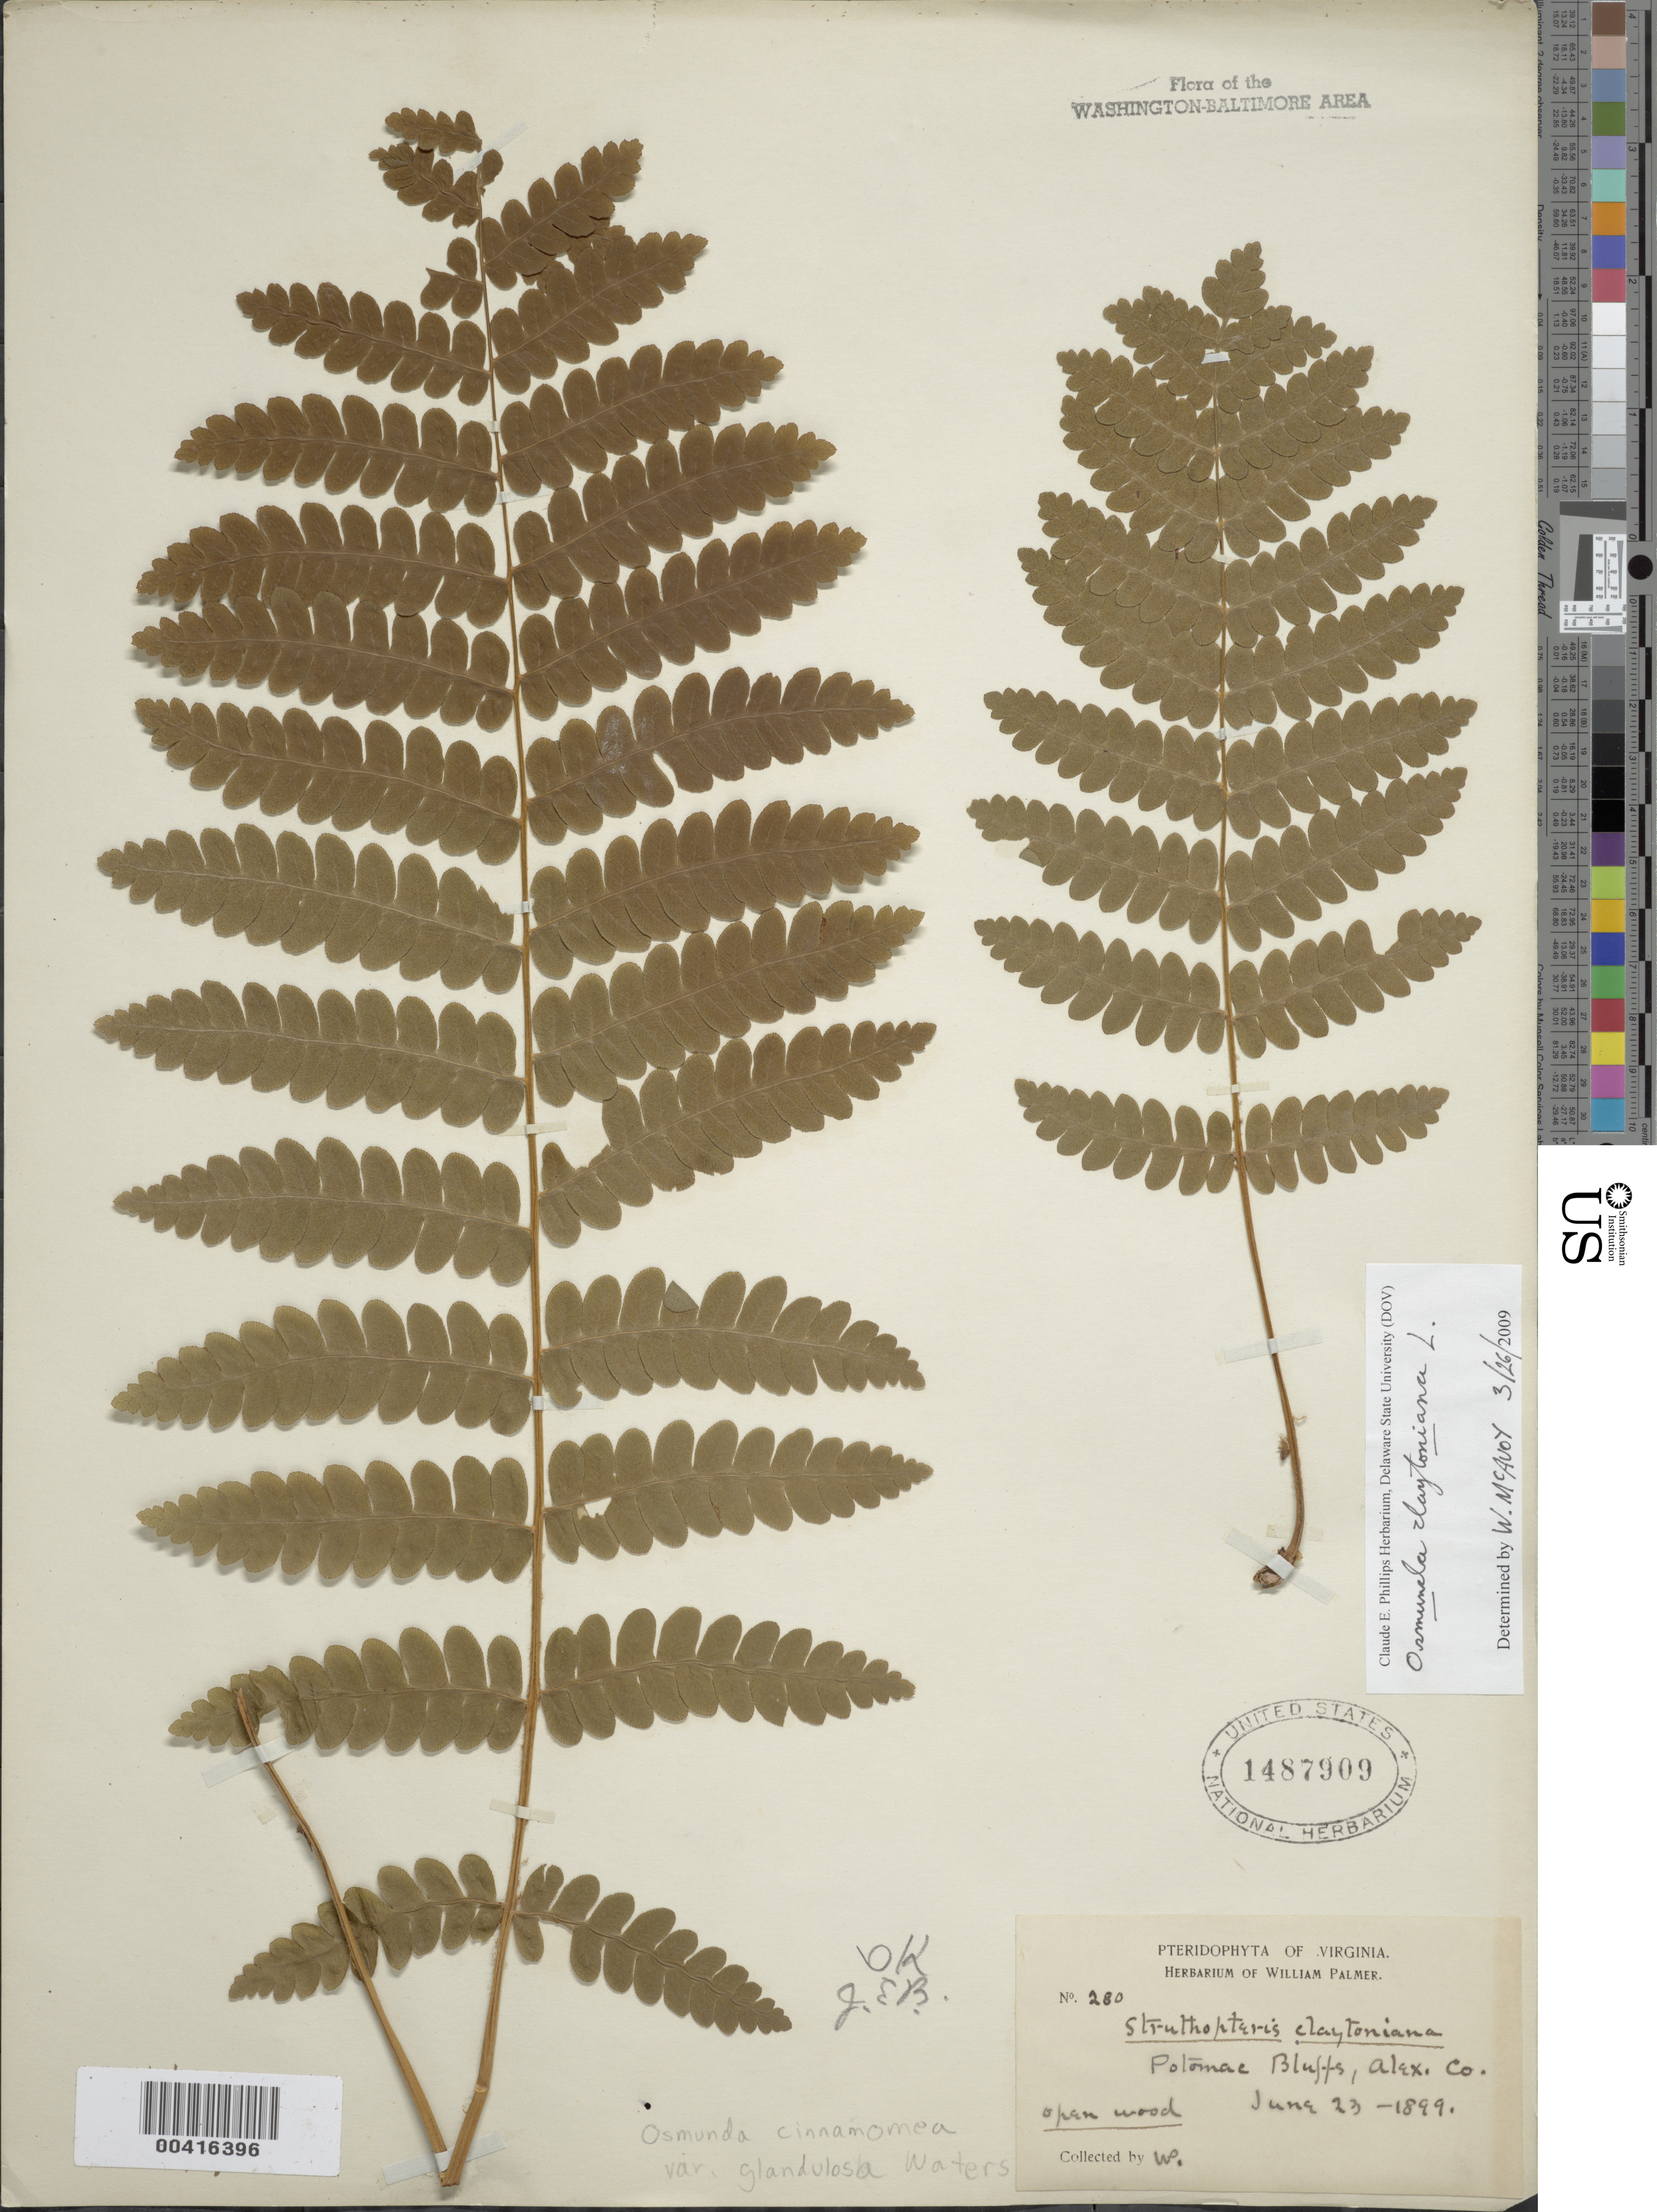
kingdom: Plantae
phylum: Tracheophyta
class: Polypodiopsida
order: Osmundales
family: Osmundaceae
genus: Osmunda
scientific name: Osmunda claytoniana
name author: (L.) Tagawa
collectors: W. Palmer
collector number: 280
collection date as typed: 23 Jun 1899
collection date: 1899-06-23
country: United States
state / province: Virginia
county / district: Fairfax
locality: Potomac Bluffs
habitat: Open wood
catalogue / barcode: US 1487909